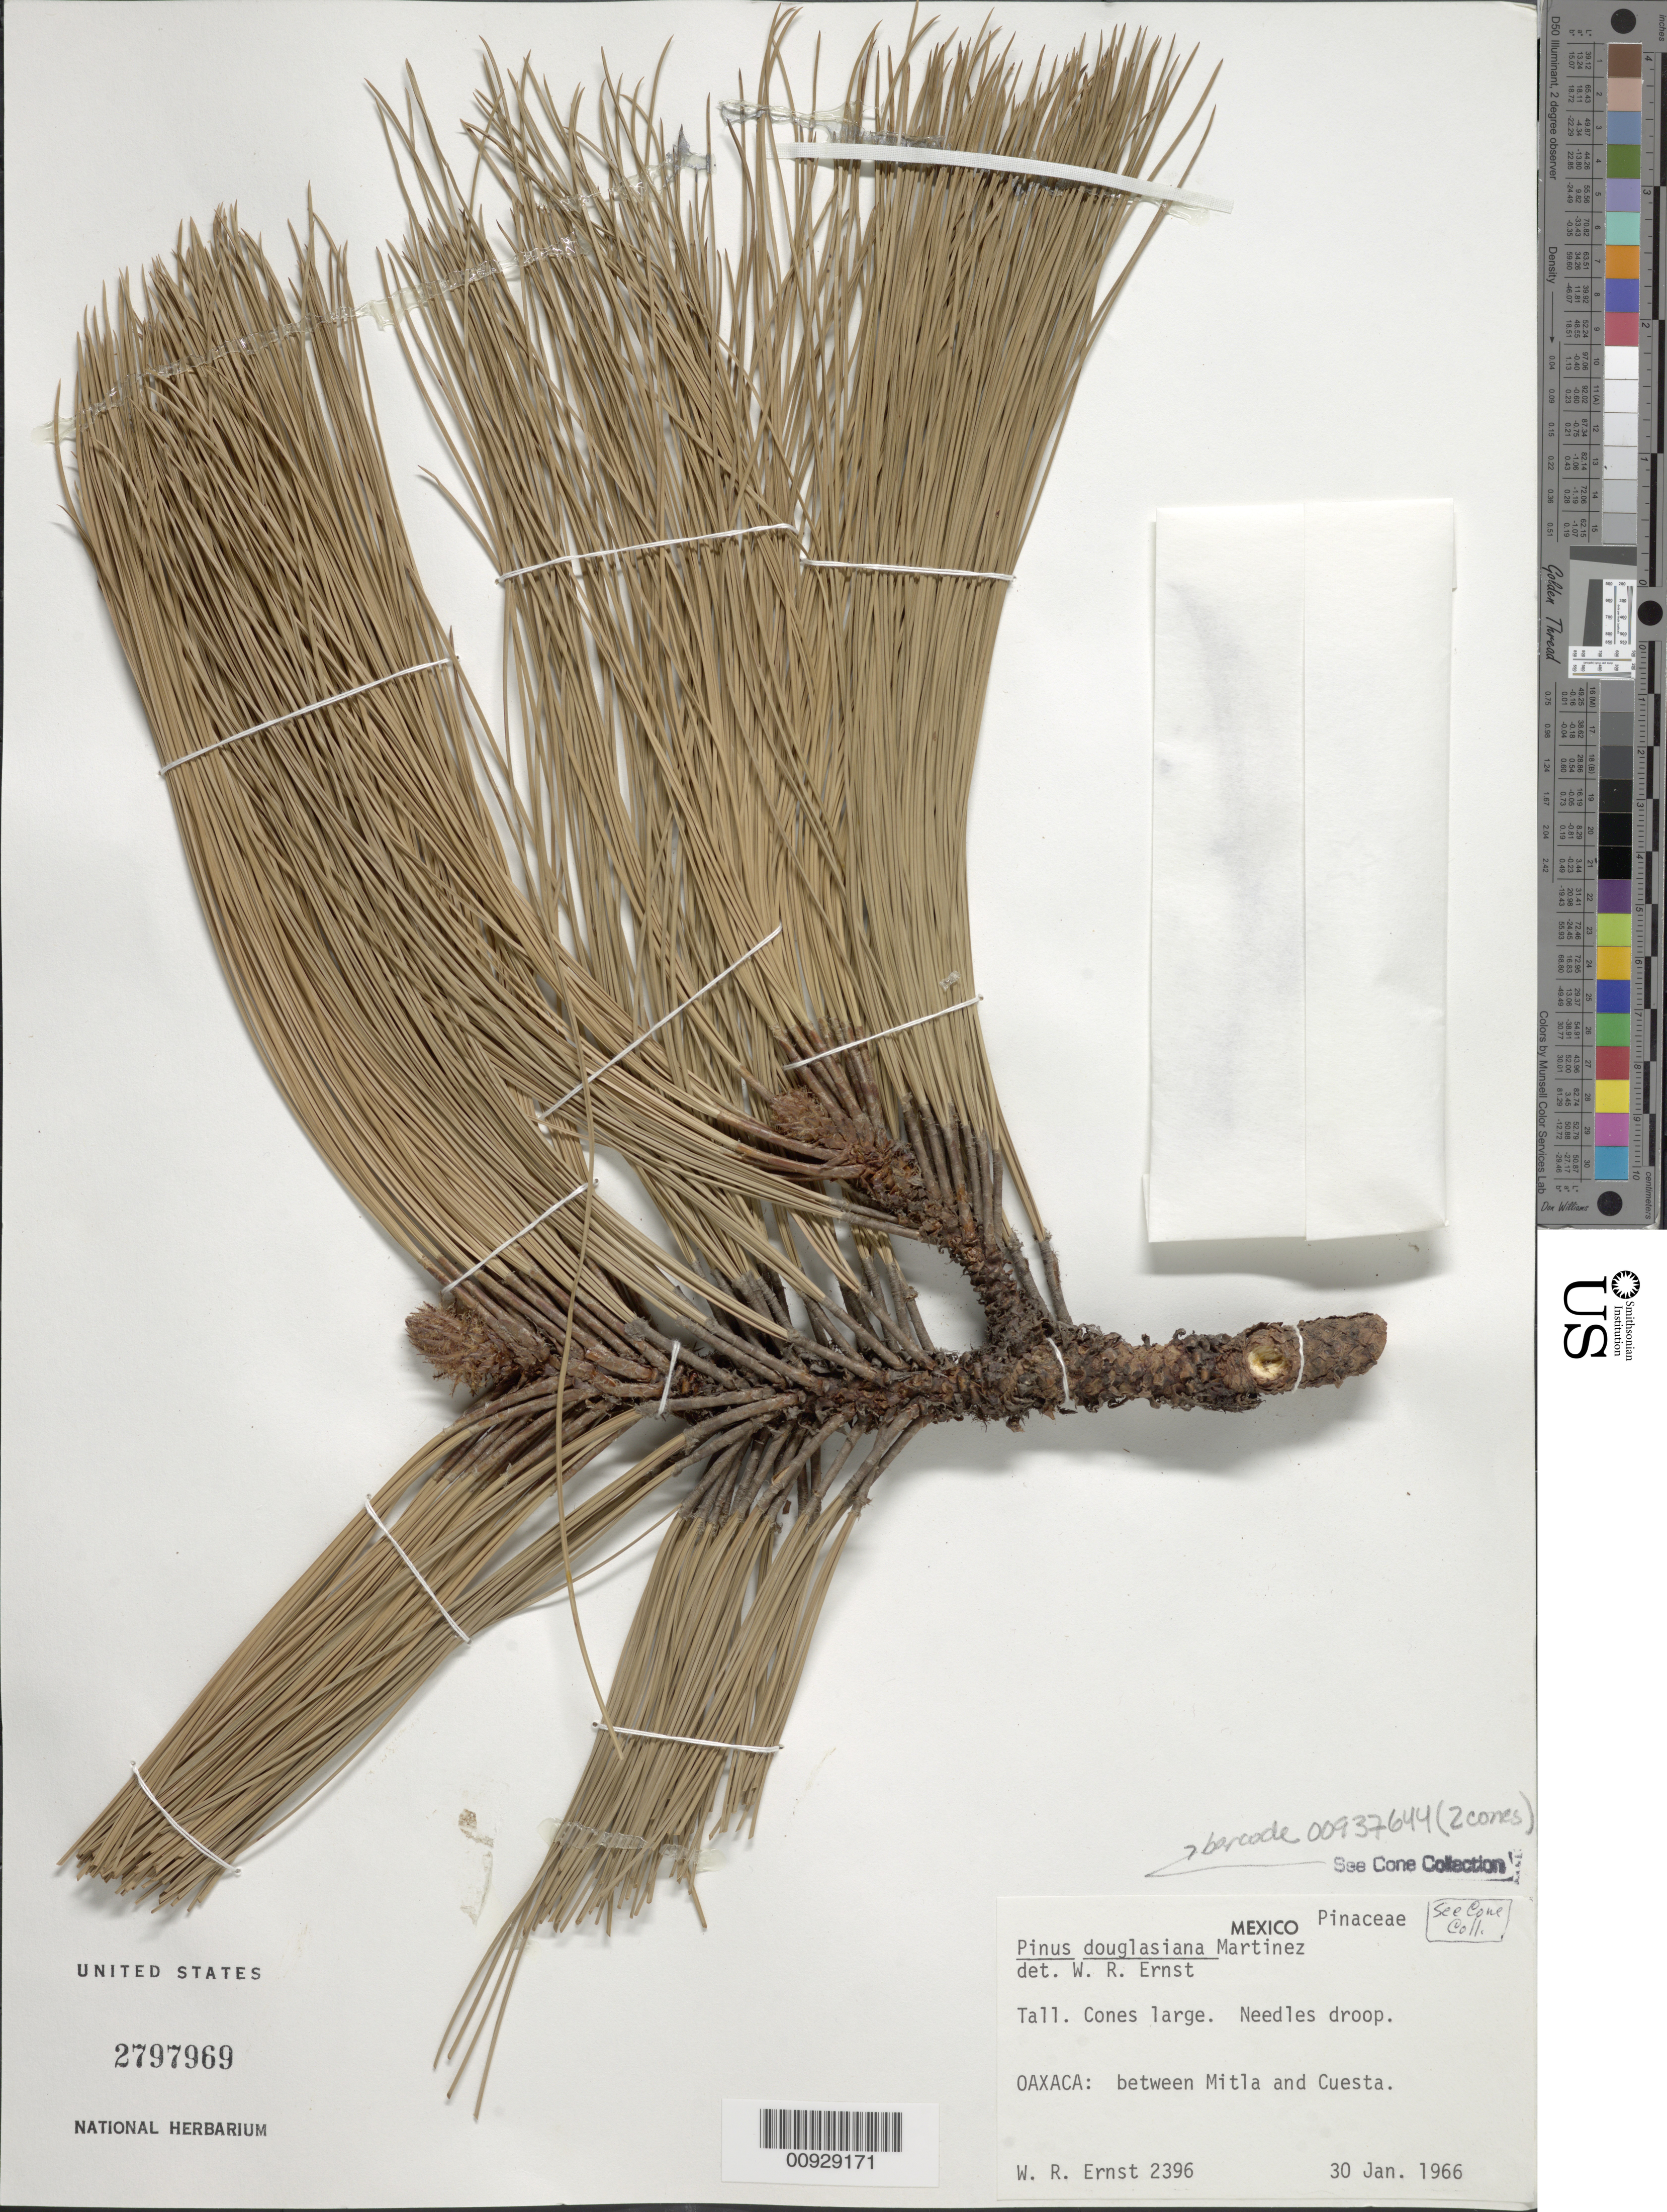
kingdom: Plantae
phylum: Tracheophyta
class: Pinopsida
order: Pinales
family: Pinaceae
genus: Pinus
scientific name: Pinus douglasiana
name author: Martínez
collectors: W. R. Ernst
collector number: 2396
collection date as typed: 30 Jan 1966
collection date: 1966-01-30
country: Mexico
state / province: Oaxaca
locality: Between Mitla and Cuesta.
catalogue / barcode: US 2797969